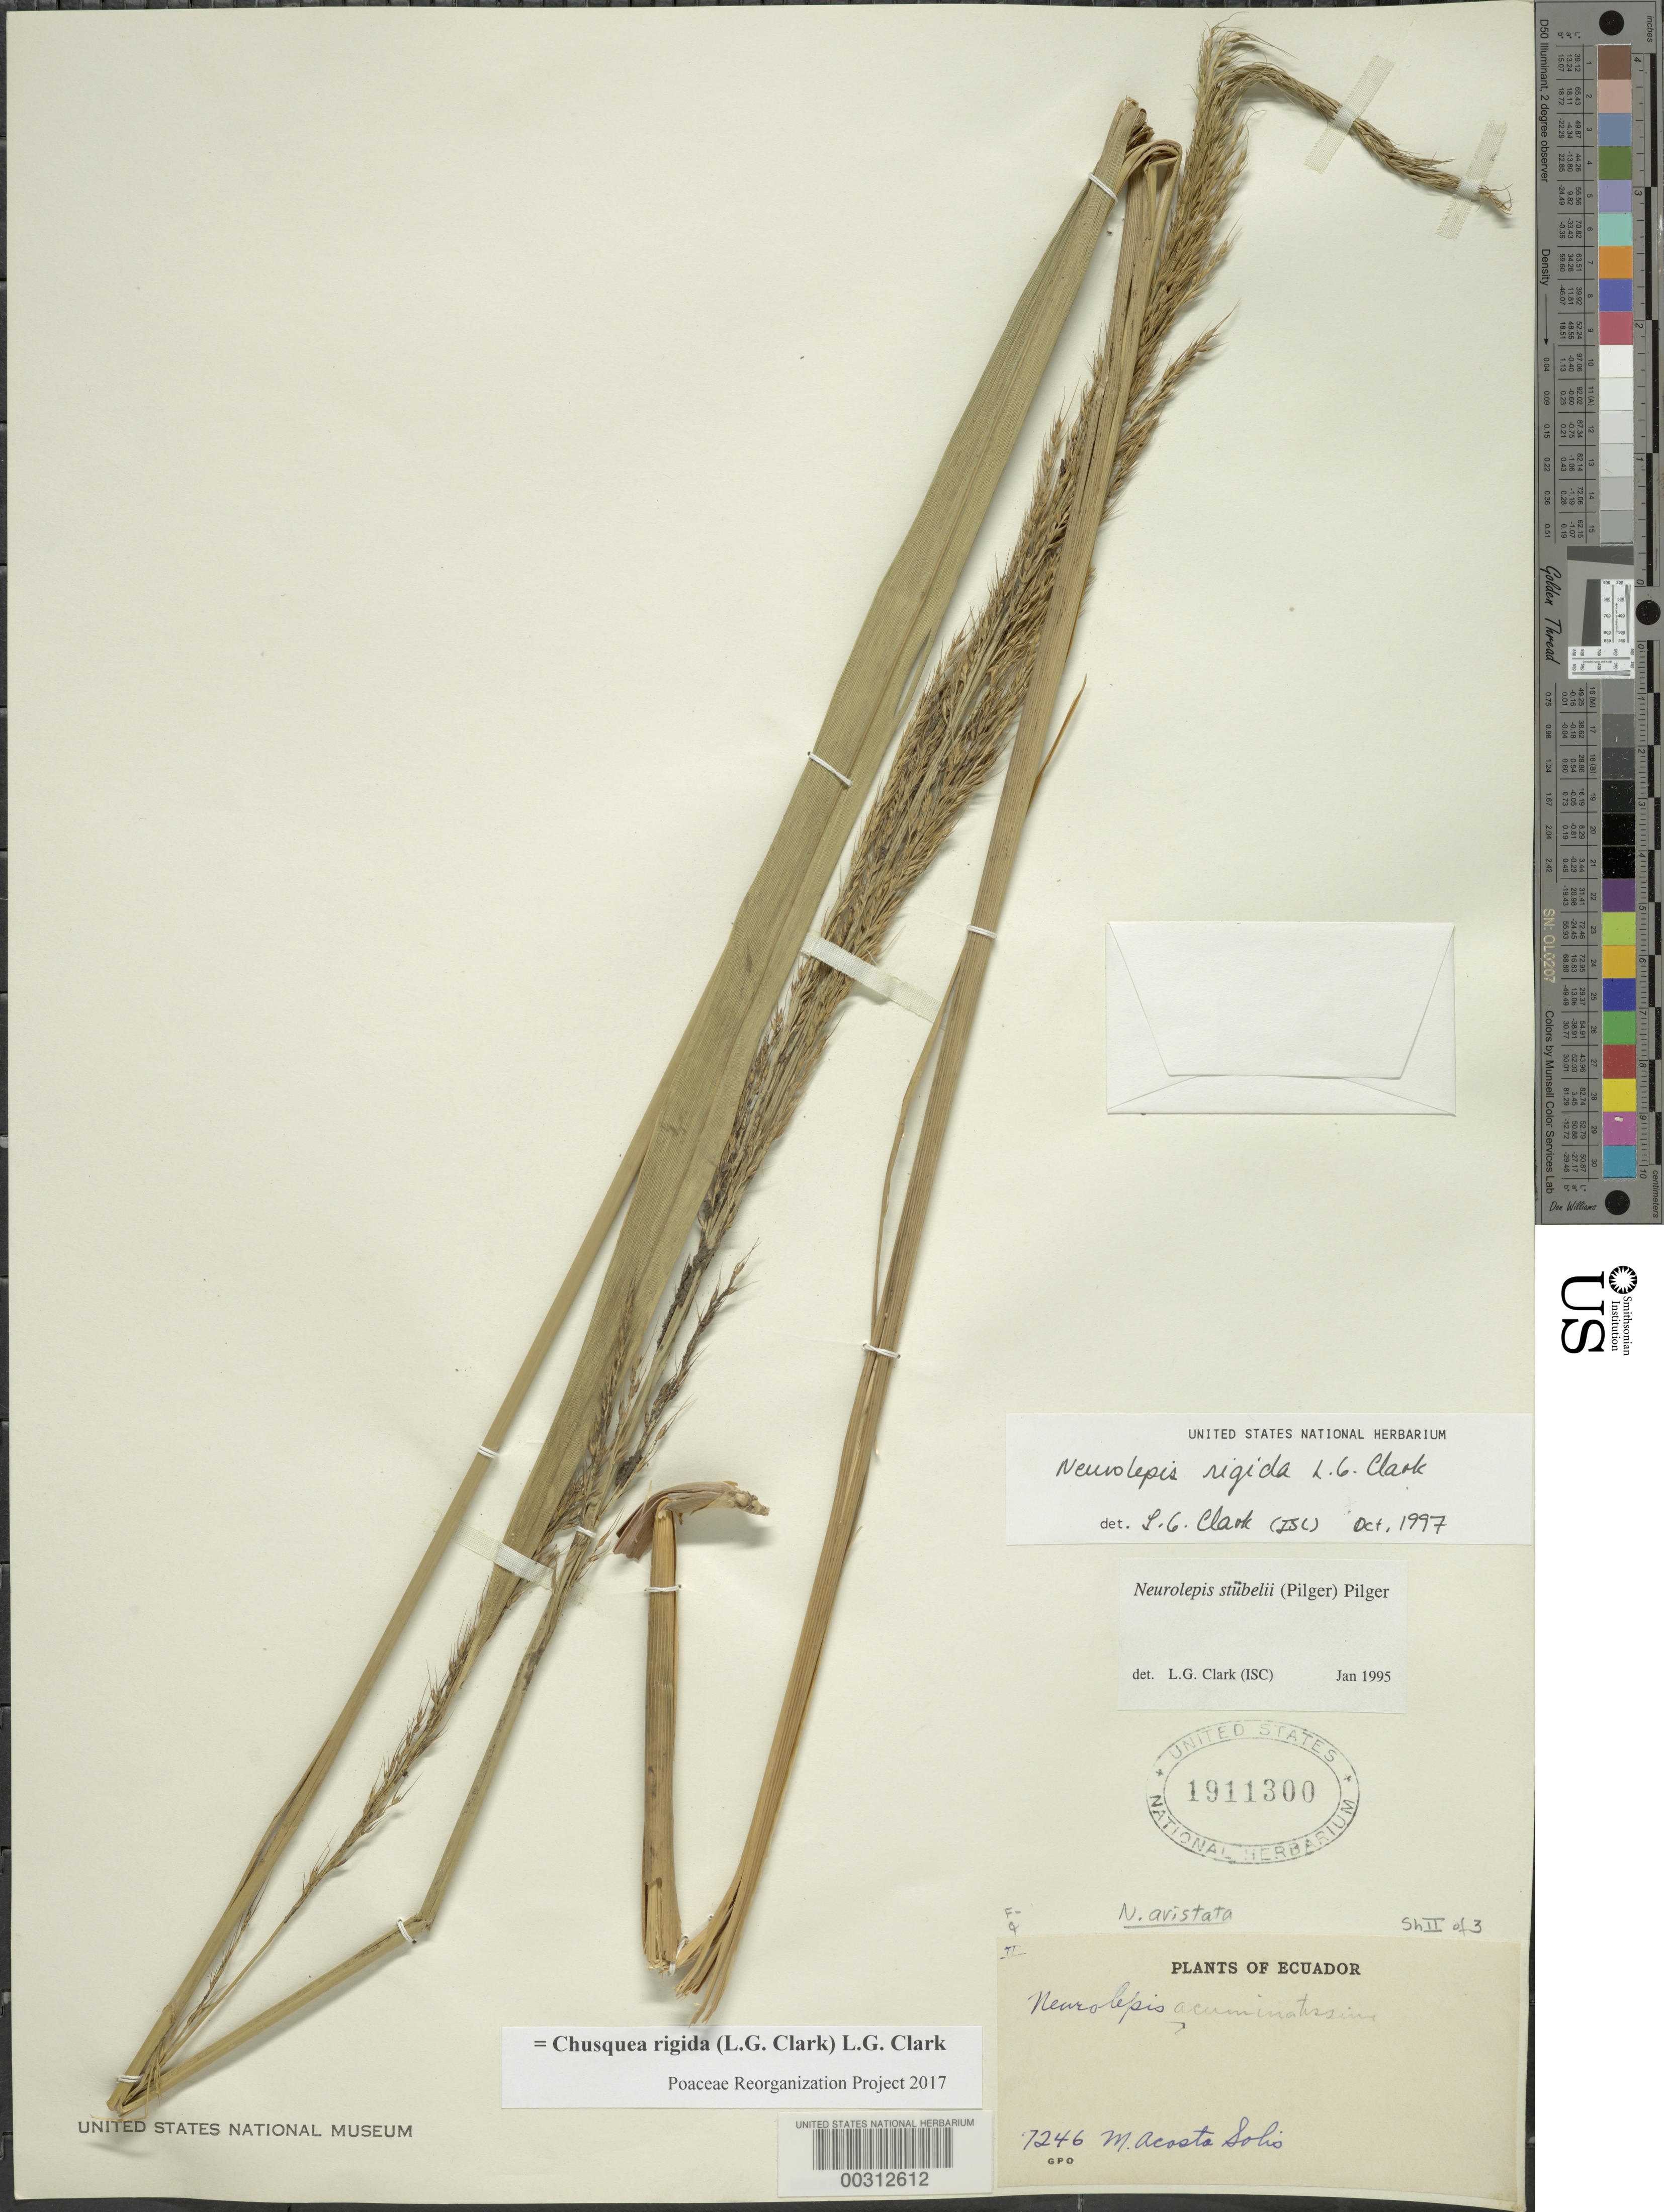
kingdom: Plantae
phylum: Tracheophyta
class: Liliopsida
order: Poales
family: Poaceae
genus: Chusquea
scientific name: Chusquea rigida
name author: (L.G. Clark) L.G. Clark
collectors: M. Acosta Solis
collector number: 7246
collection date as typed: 08 Feb 1944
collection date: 1944-02-08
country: Ecuador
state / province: Chimborazo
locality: El Placer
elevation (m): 3600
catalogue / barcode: US 1911300